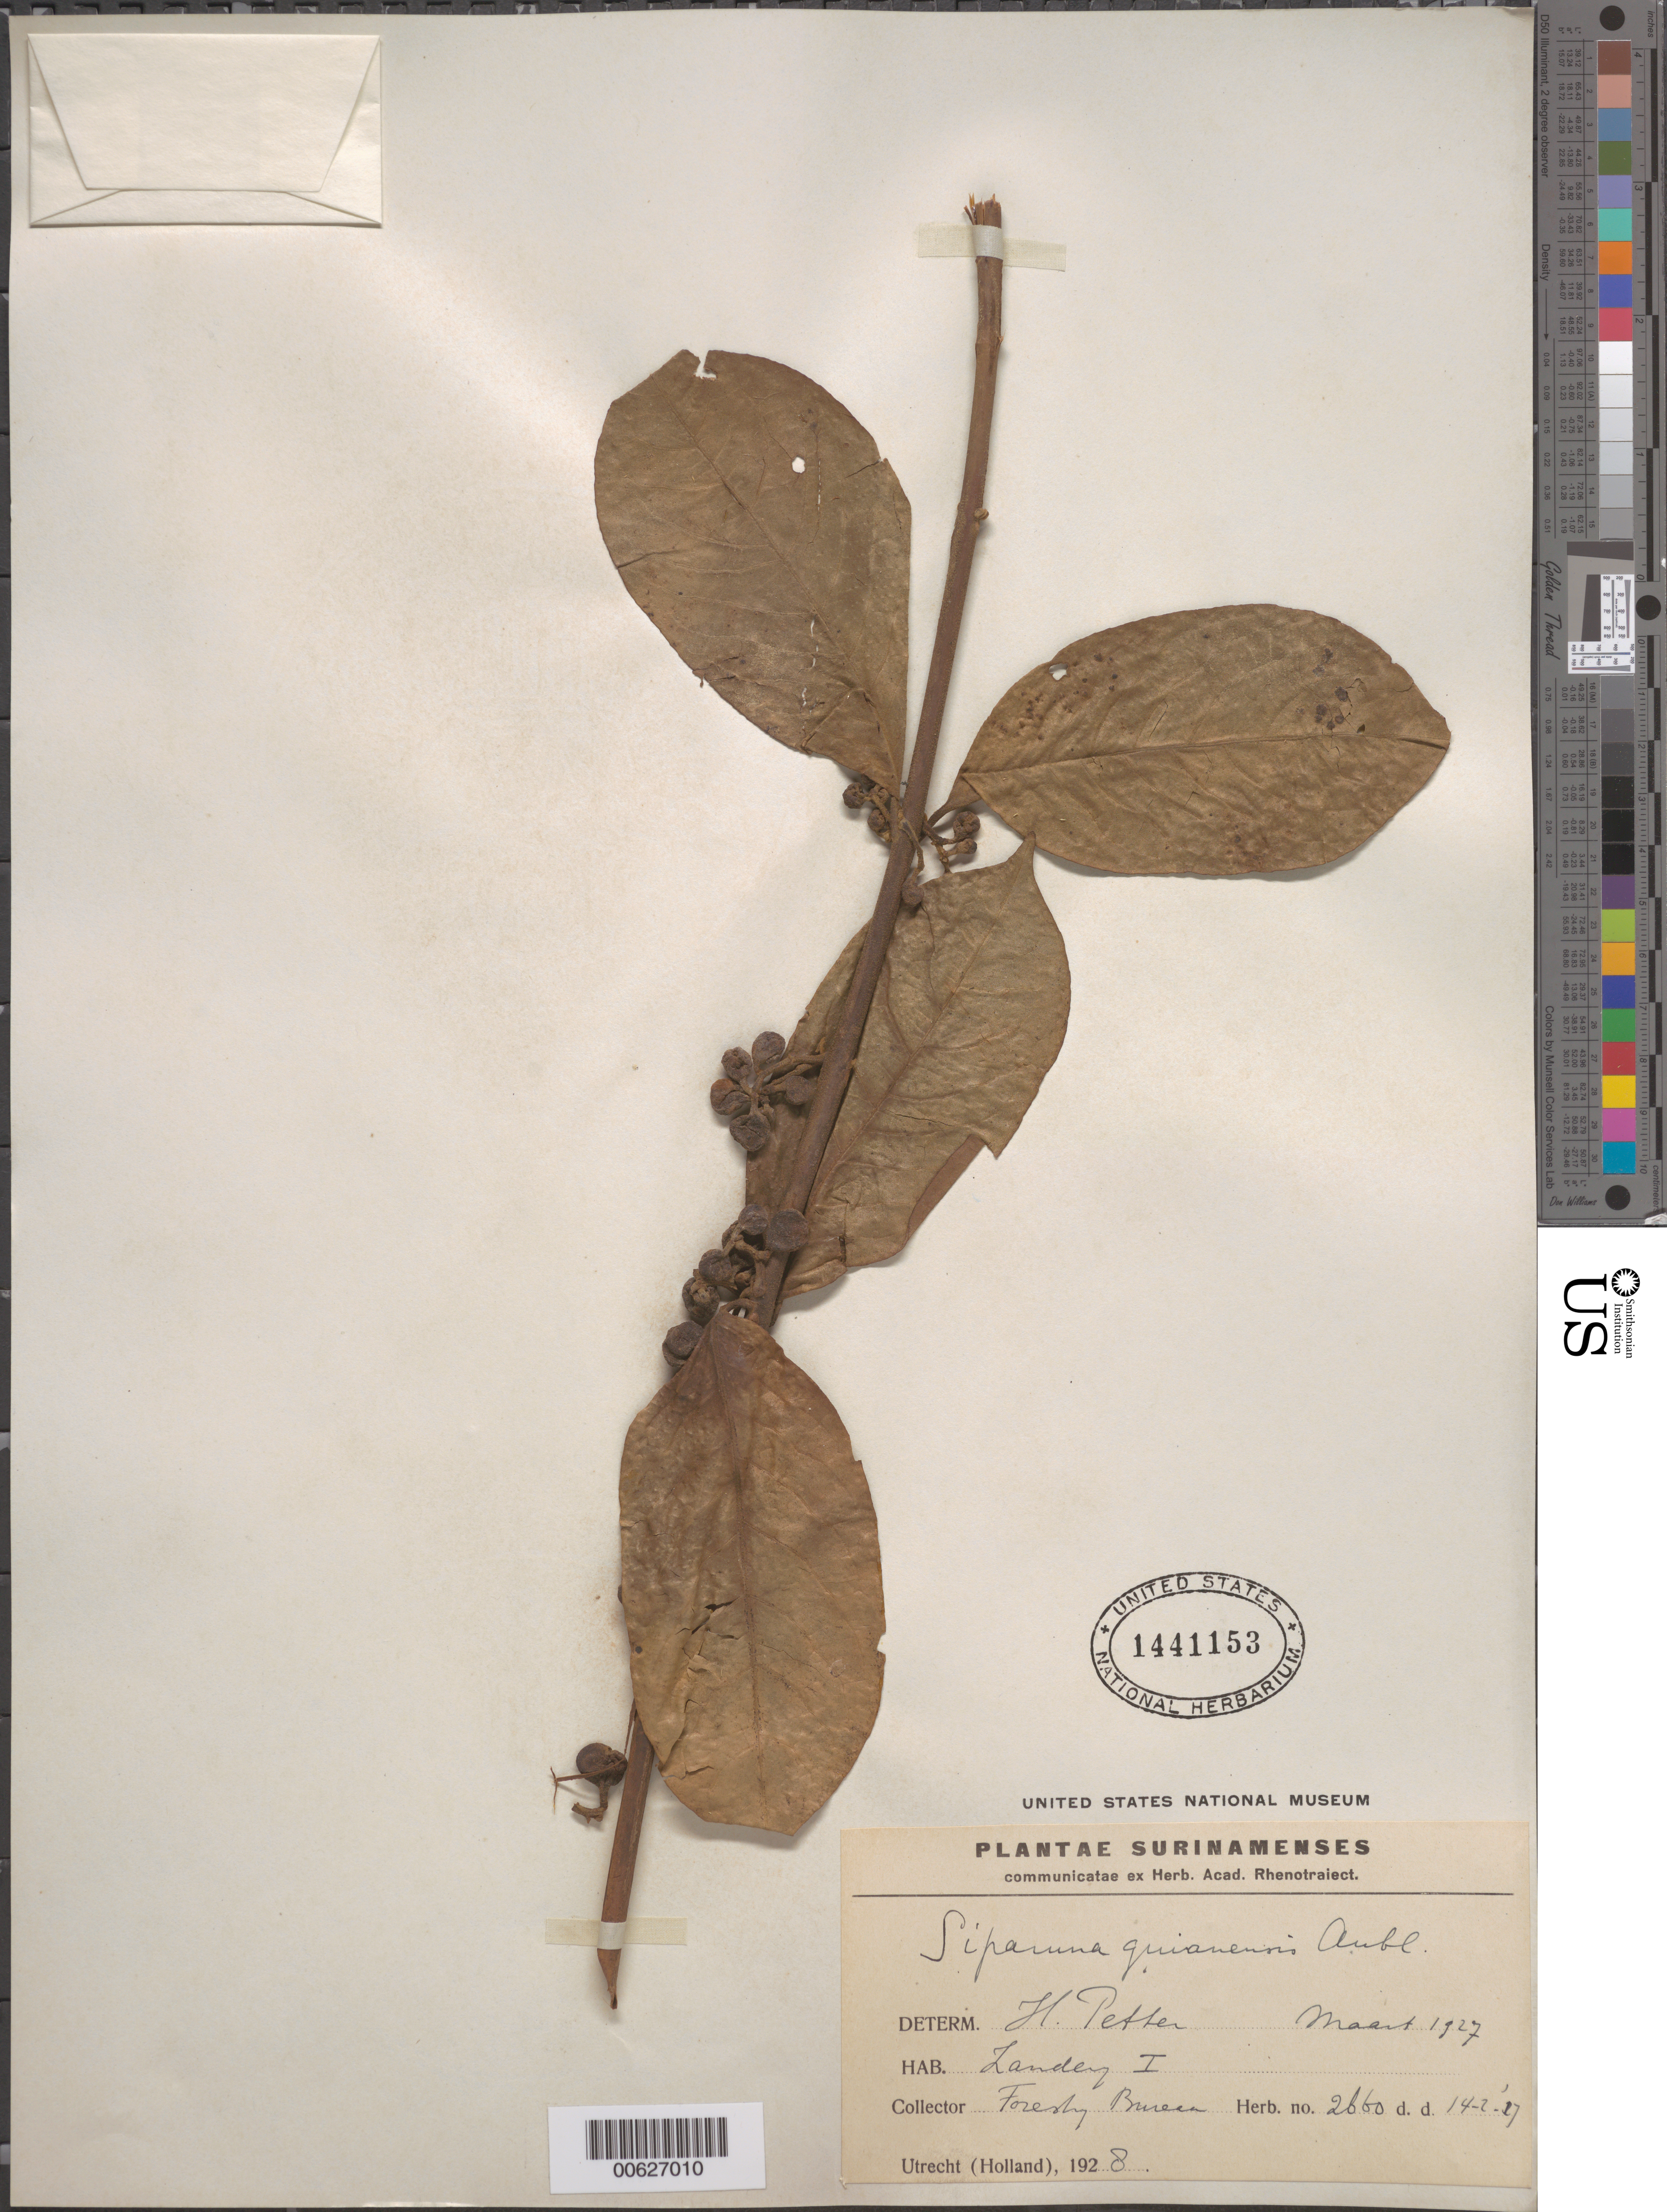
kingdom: Plantae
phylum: Tracheophyta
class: Magnoliopsida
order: Laurales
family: Siparunaceae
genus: Siparuna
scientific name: Siparuna guianensis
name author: Aubl.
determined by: Petter, H.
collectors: Forestry Bureau-Surinam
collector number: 2660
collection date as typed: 14-Feb-17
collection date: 1917-02-14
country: Suriname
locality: Zanderij I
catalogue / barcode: US 1441153